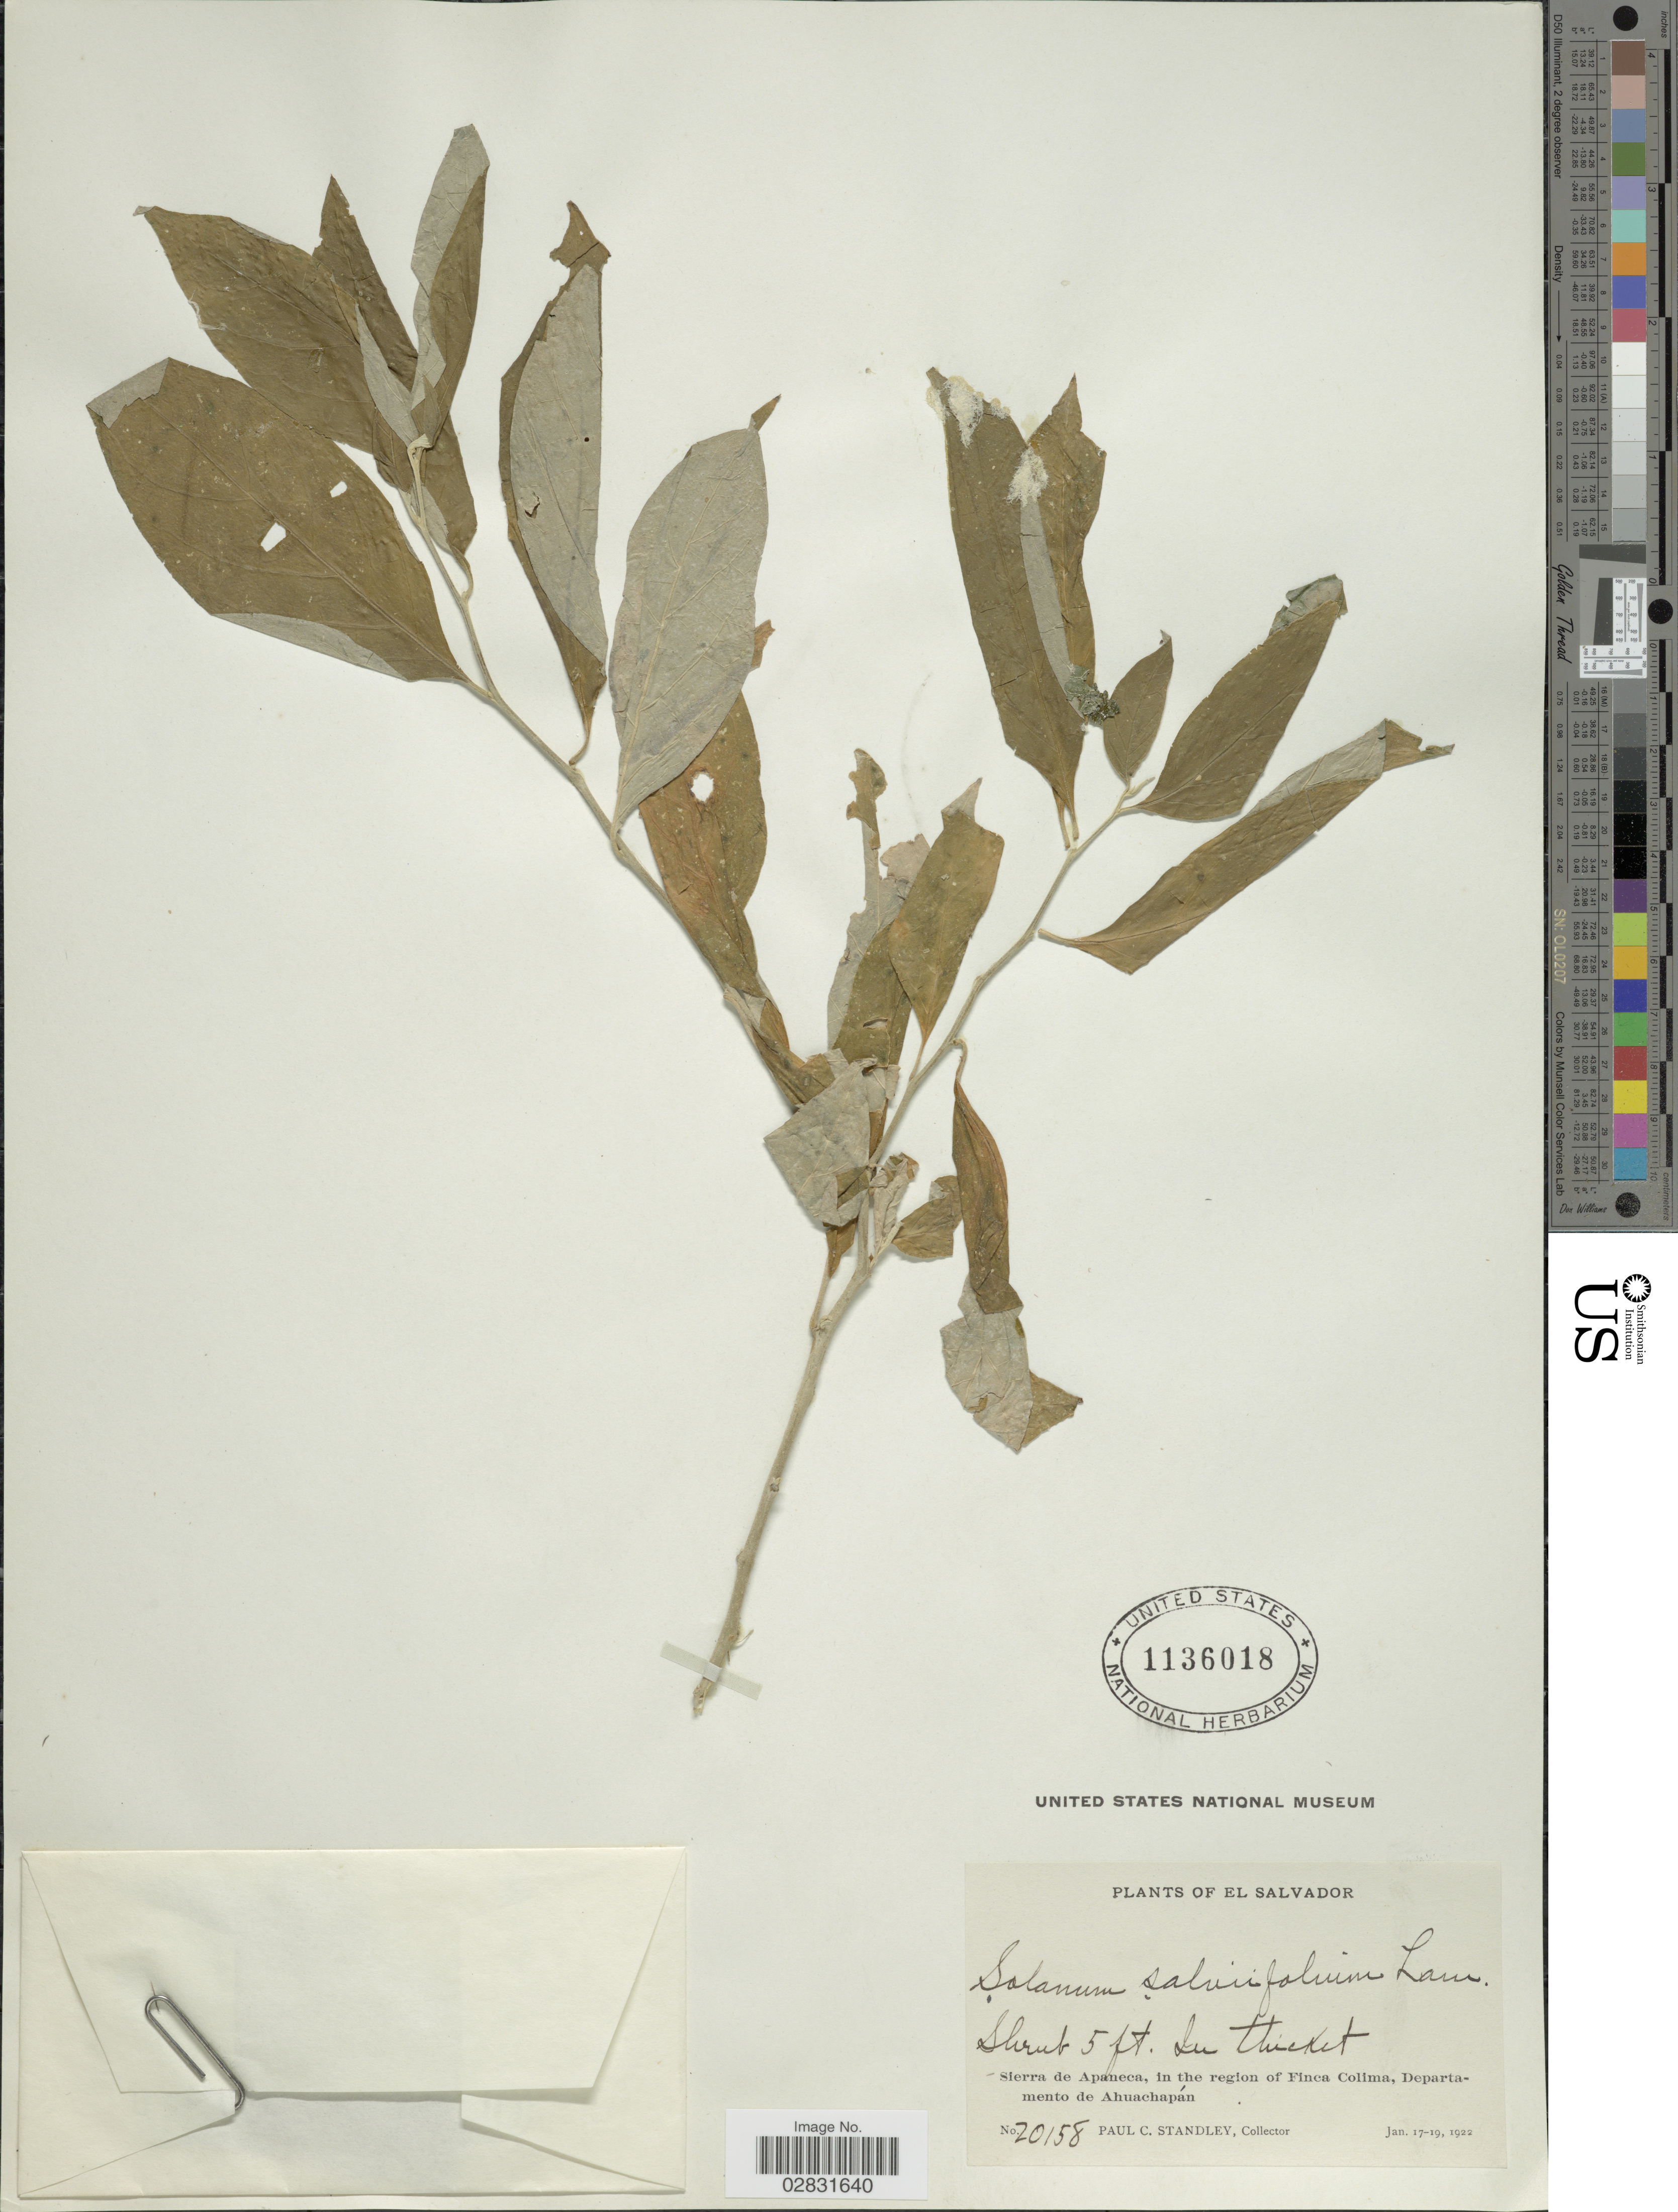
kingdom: Plantae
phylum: Tracheophyta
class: Magnoliopsida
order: Solanales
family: Solanaceae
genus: Solanum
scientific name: Solanum schlechtendalianum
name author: Walp.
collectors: P. C. Standley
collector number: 20158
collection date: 1922-01-17/1922-01-19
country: El Salvador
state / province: Ahuachapan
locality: Sierra de Apaneca, in the region of Finca Colima, Departamento de Ahuachapán.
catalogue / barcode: US 1136018